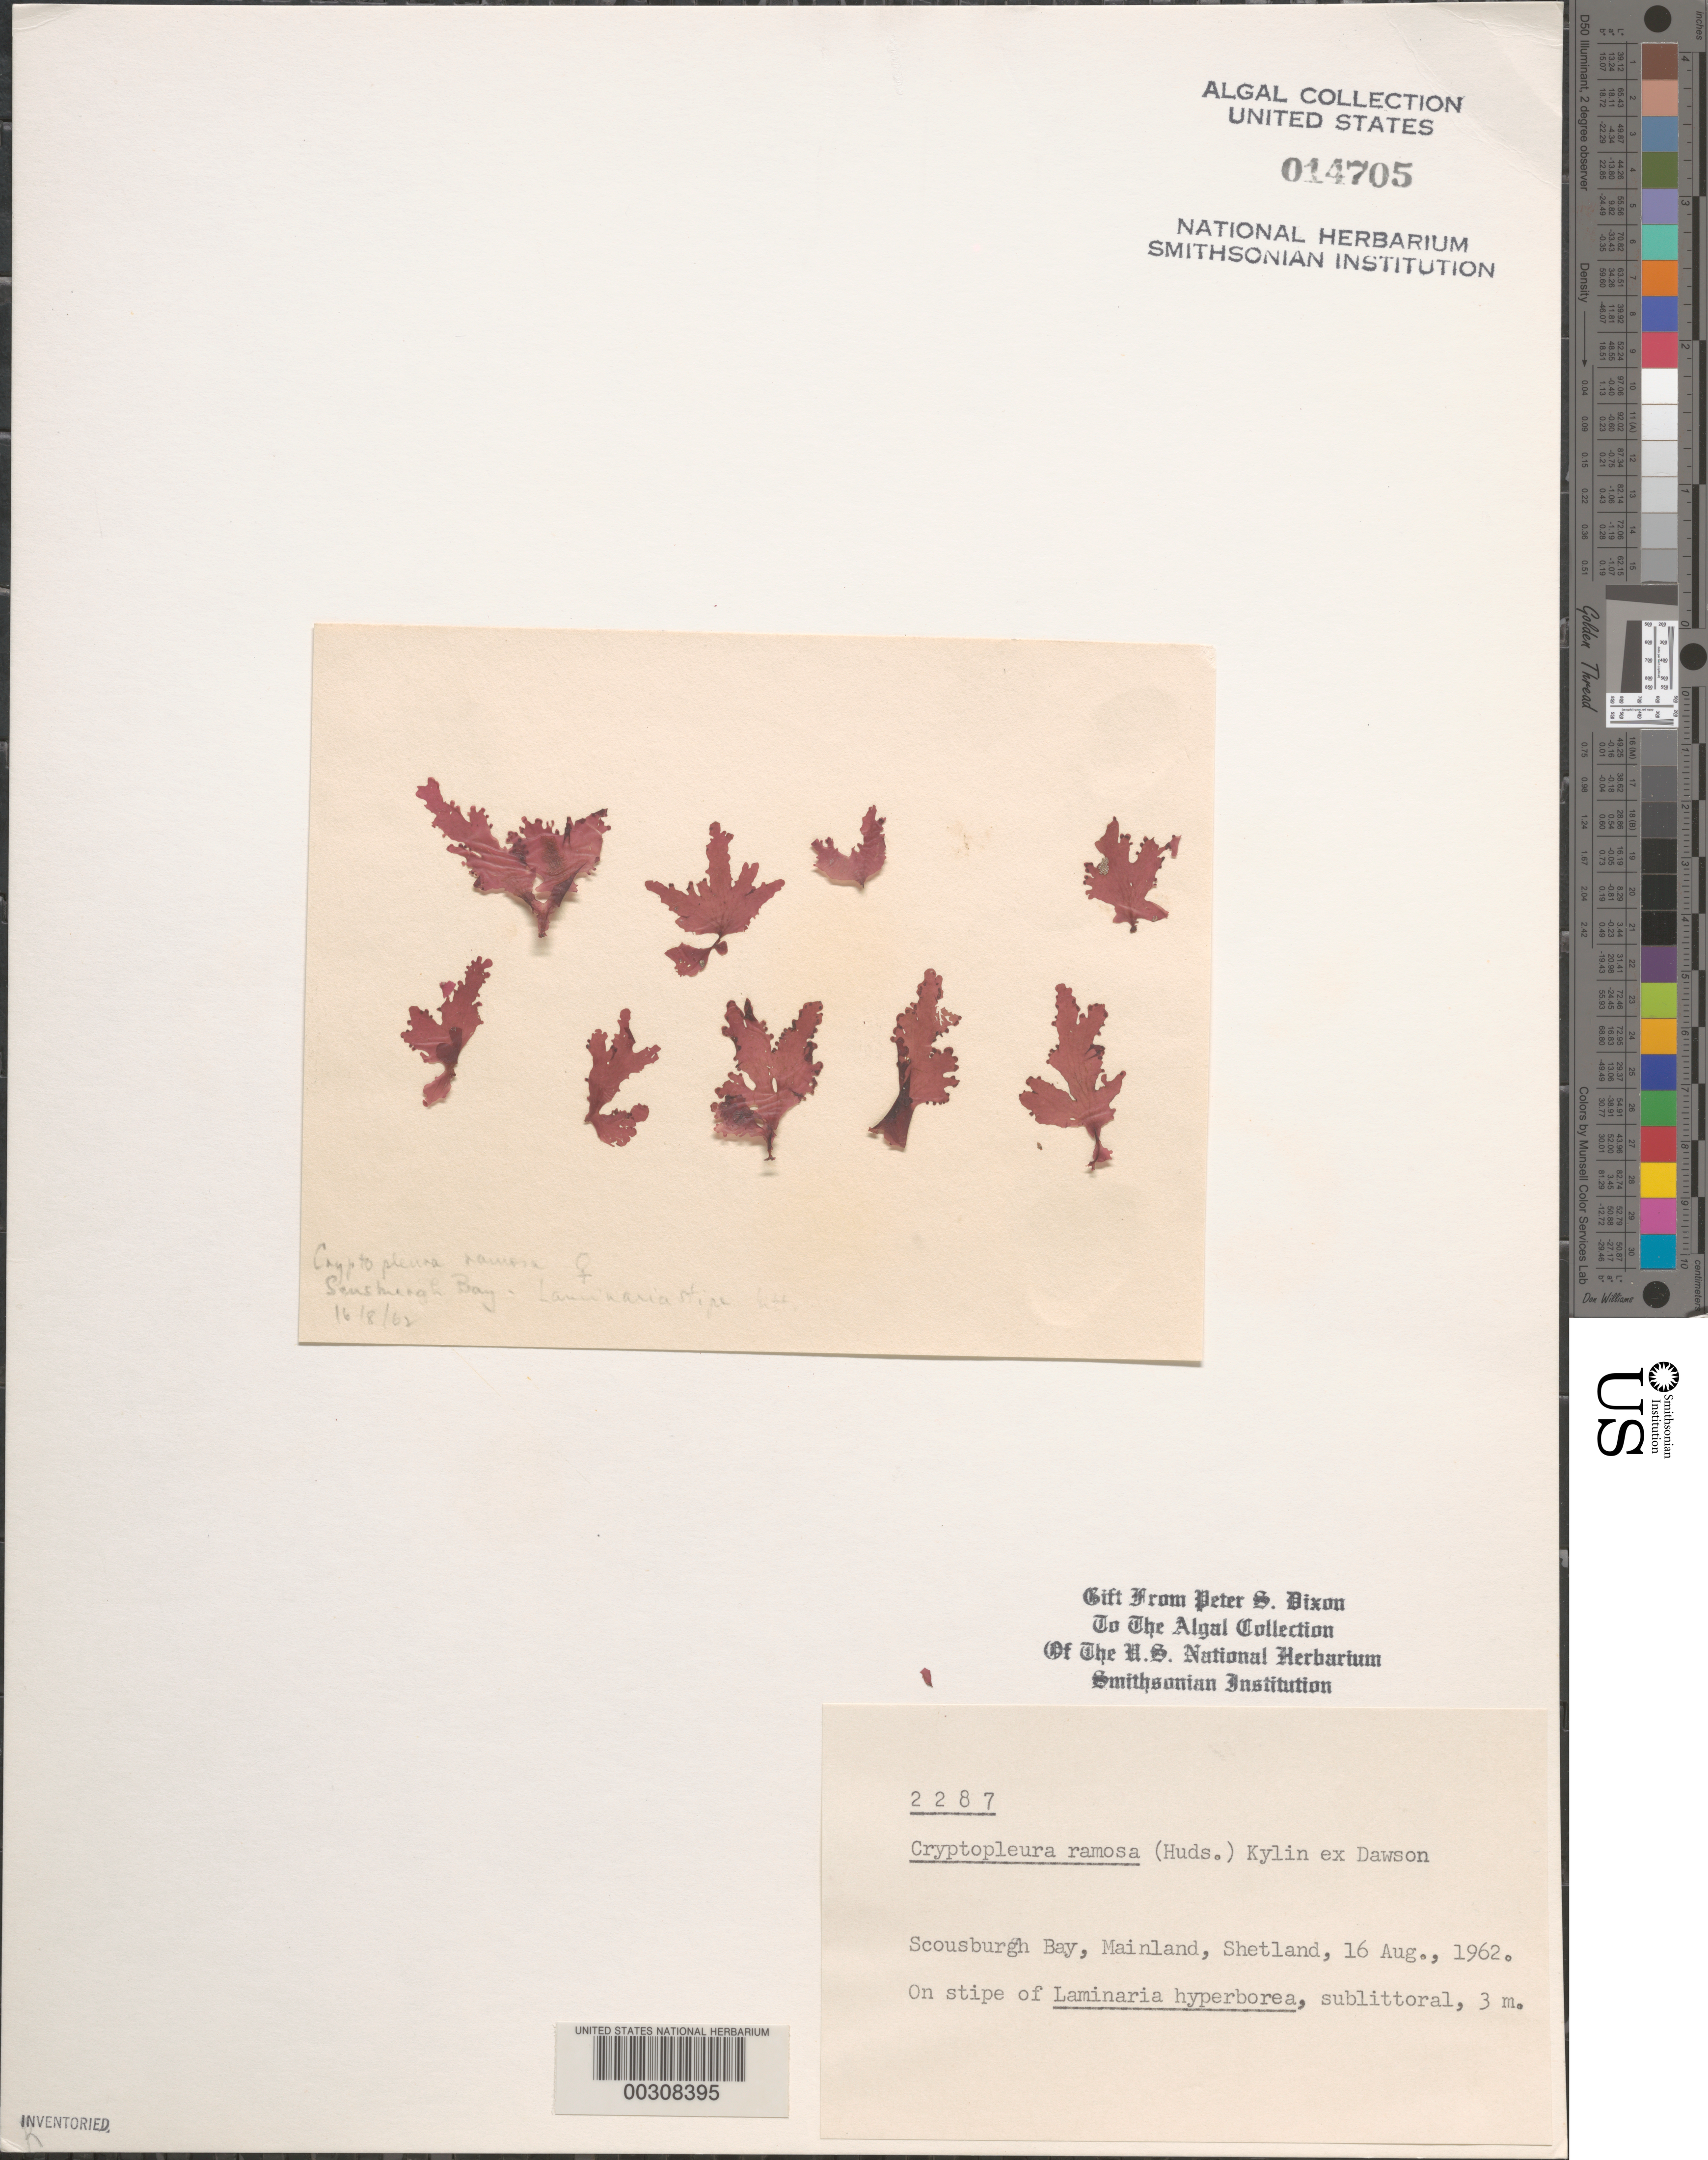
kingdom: Plantae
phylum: Rhodophyta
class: Florideophyceae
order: Ceramiales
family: Delesseriaceae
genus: Cryptopleura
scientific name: Cryptopleura ramosa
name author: (Huds.) L.M. Newton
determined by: Dixon, P. S.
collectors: P. S. Dixon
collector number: PSD 2287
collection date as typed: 16 Aug 1962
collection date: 1962-08-16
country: United Kingdom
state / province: Scotland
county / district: Shetland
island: Mainland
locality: Scousburgh Bay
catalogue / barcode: US 14705